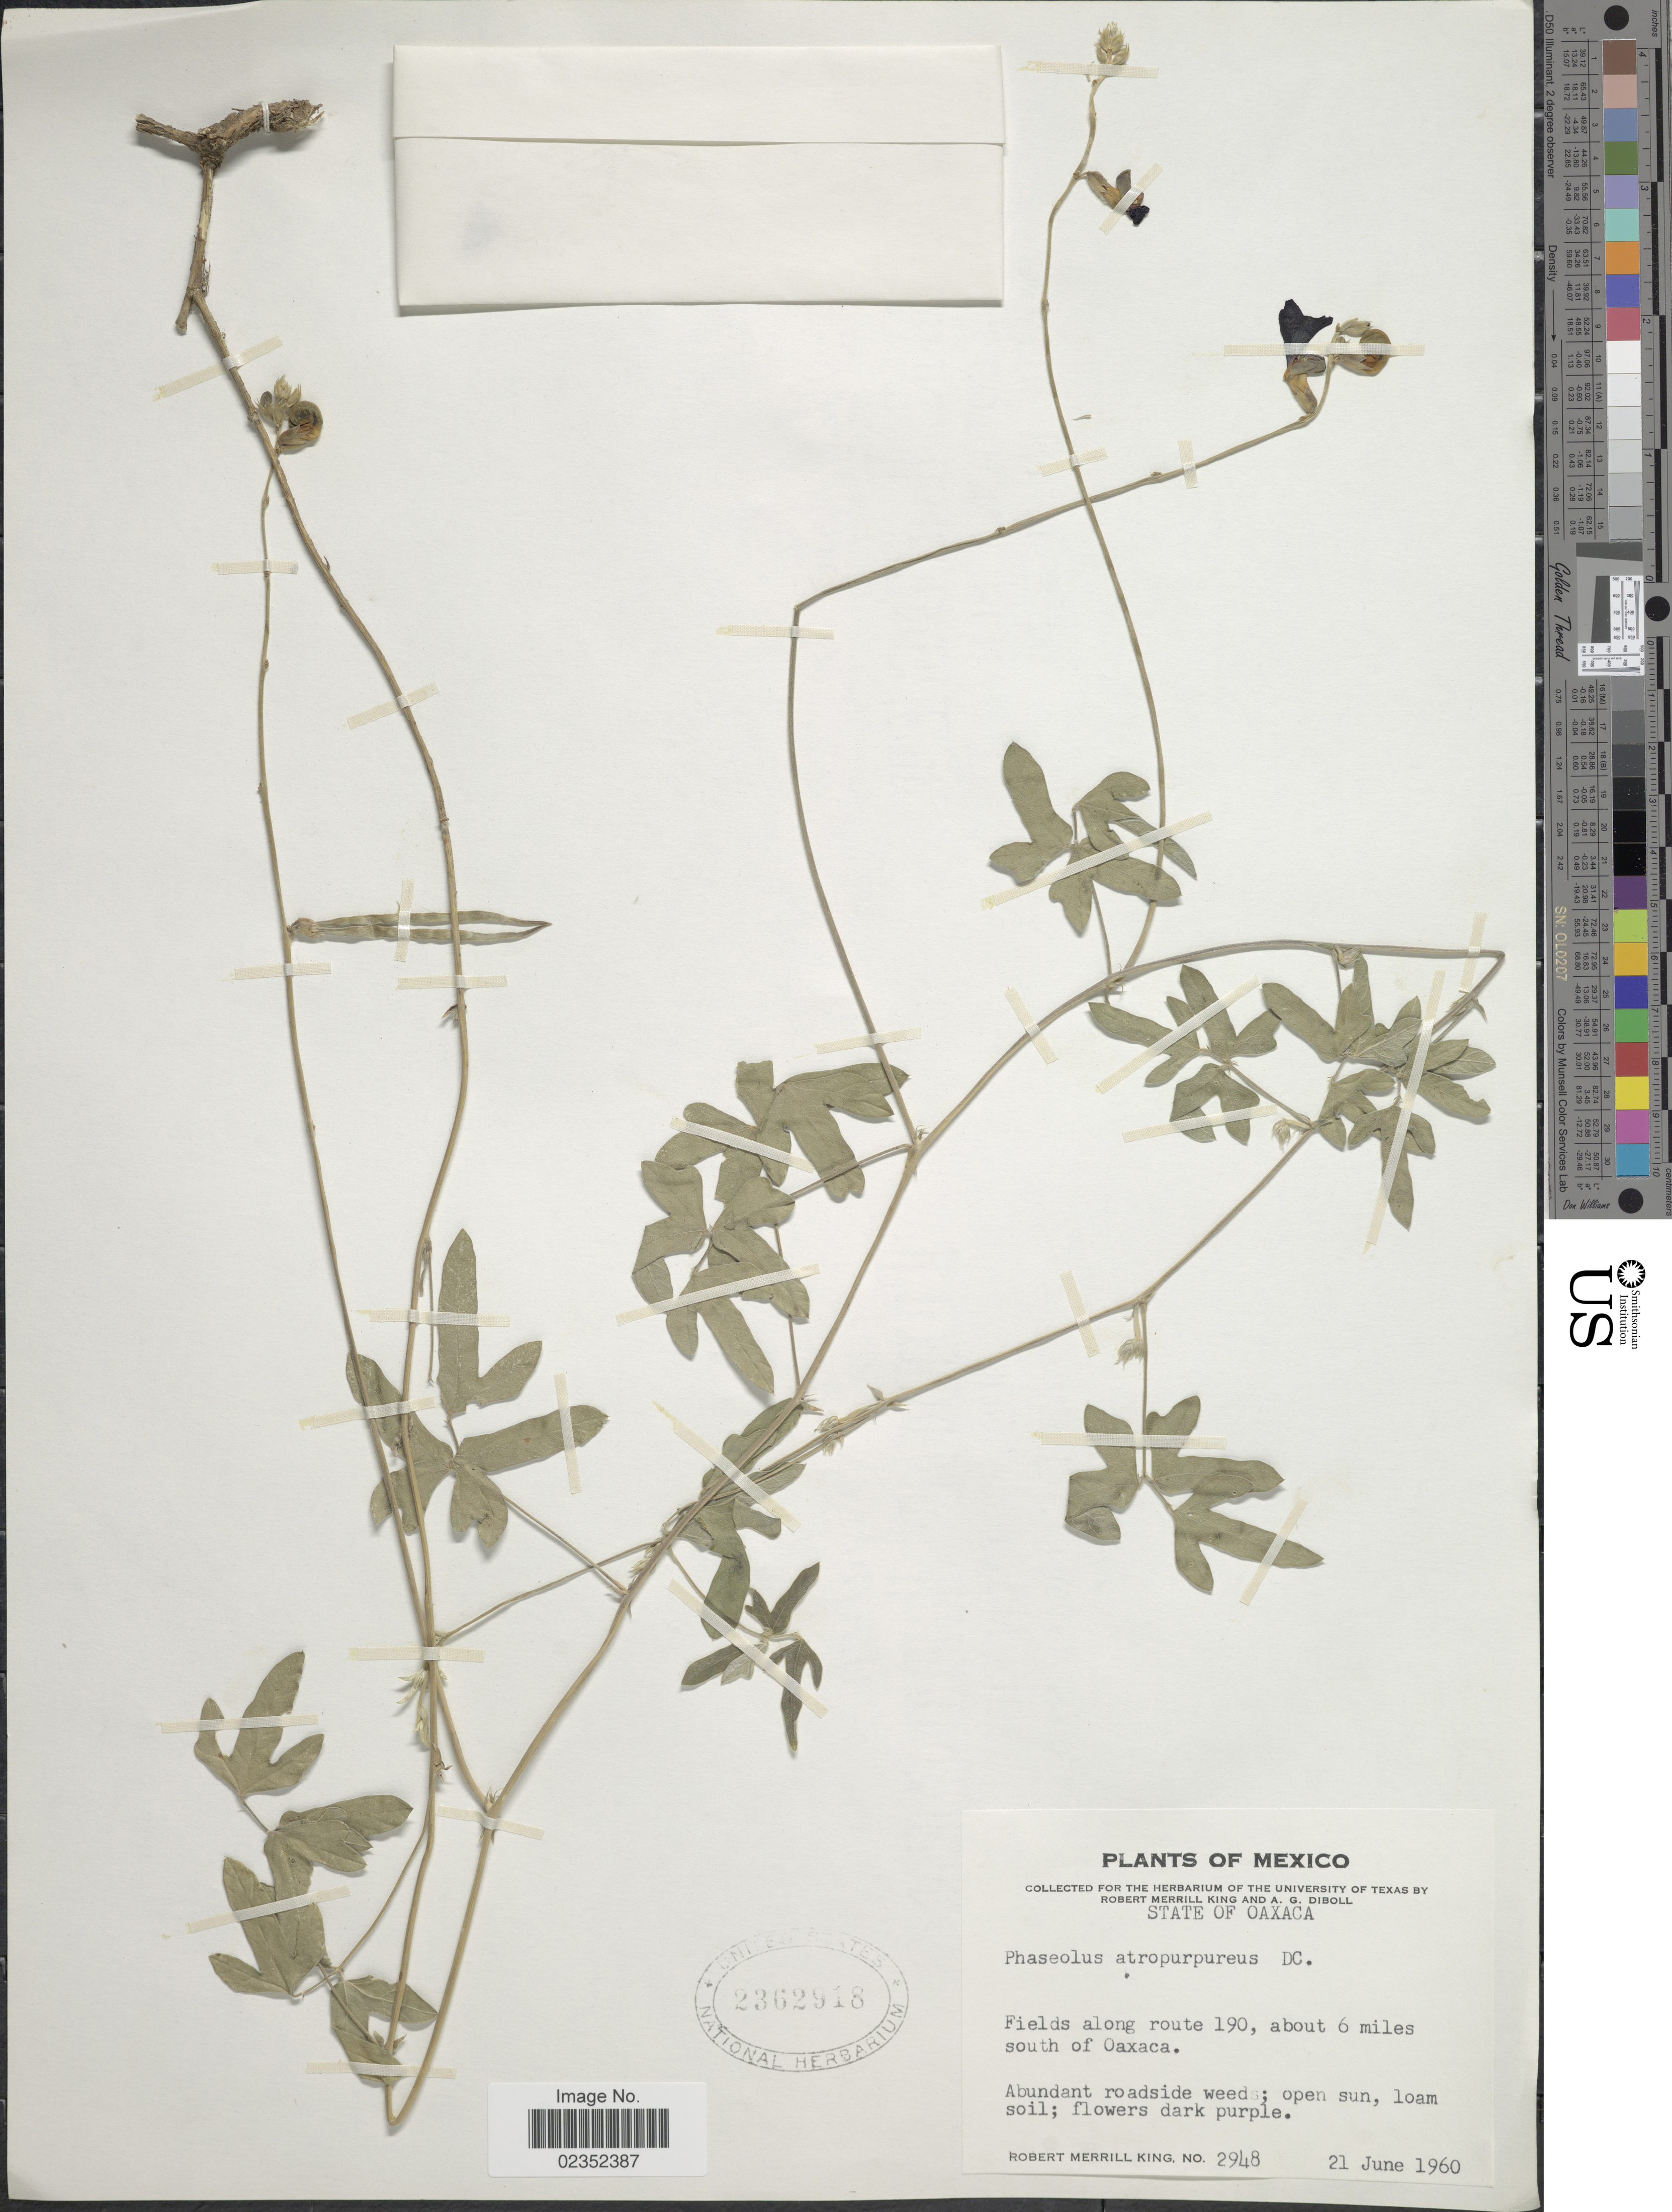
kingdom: Plantae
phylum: Tracheophyta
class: Magnoliopsida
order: Fabales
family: Fabaceae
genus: Macroptilium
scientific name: Macroptilium atropurpureum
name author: (DC.) Urb.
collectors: R. M. King & A. Diboll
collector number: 2948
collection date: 1960-06-21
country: Mexico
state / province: Oaxaca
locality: Fields along route 190, about 6 miles south of Oaxaca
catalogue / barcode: US 2362918